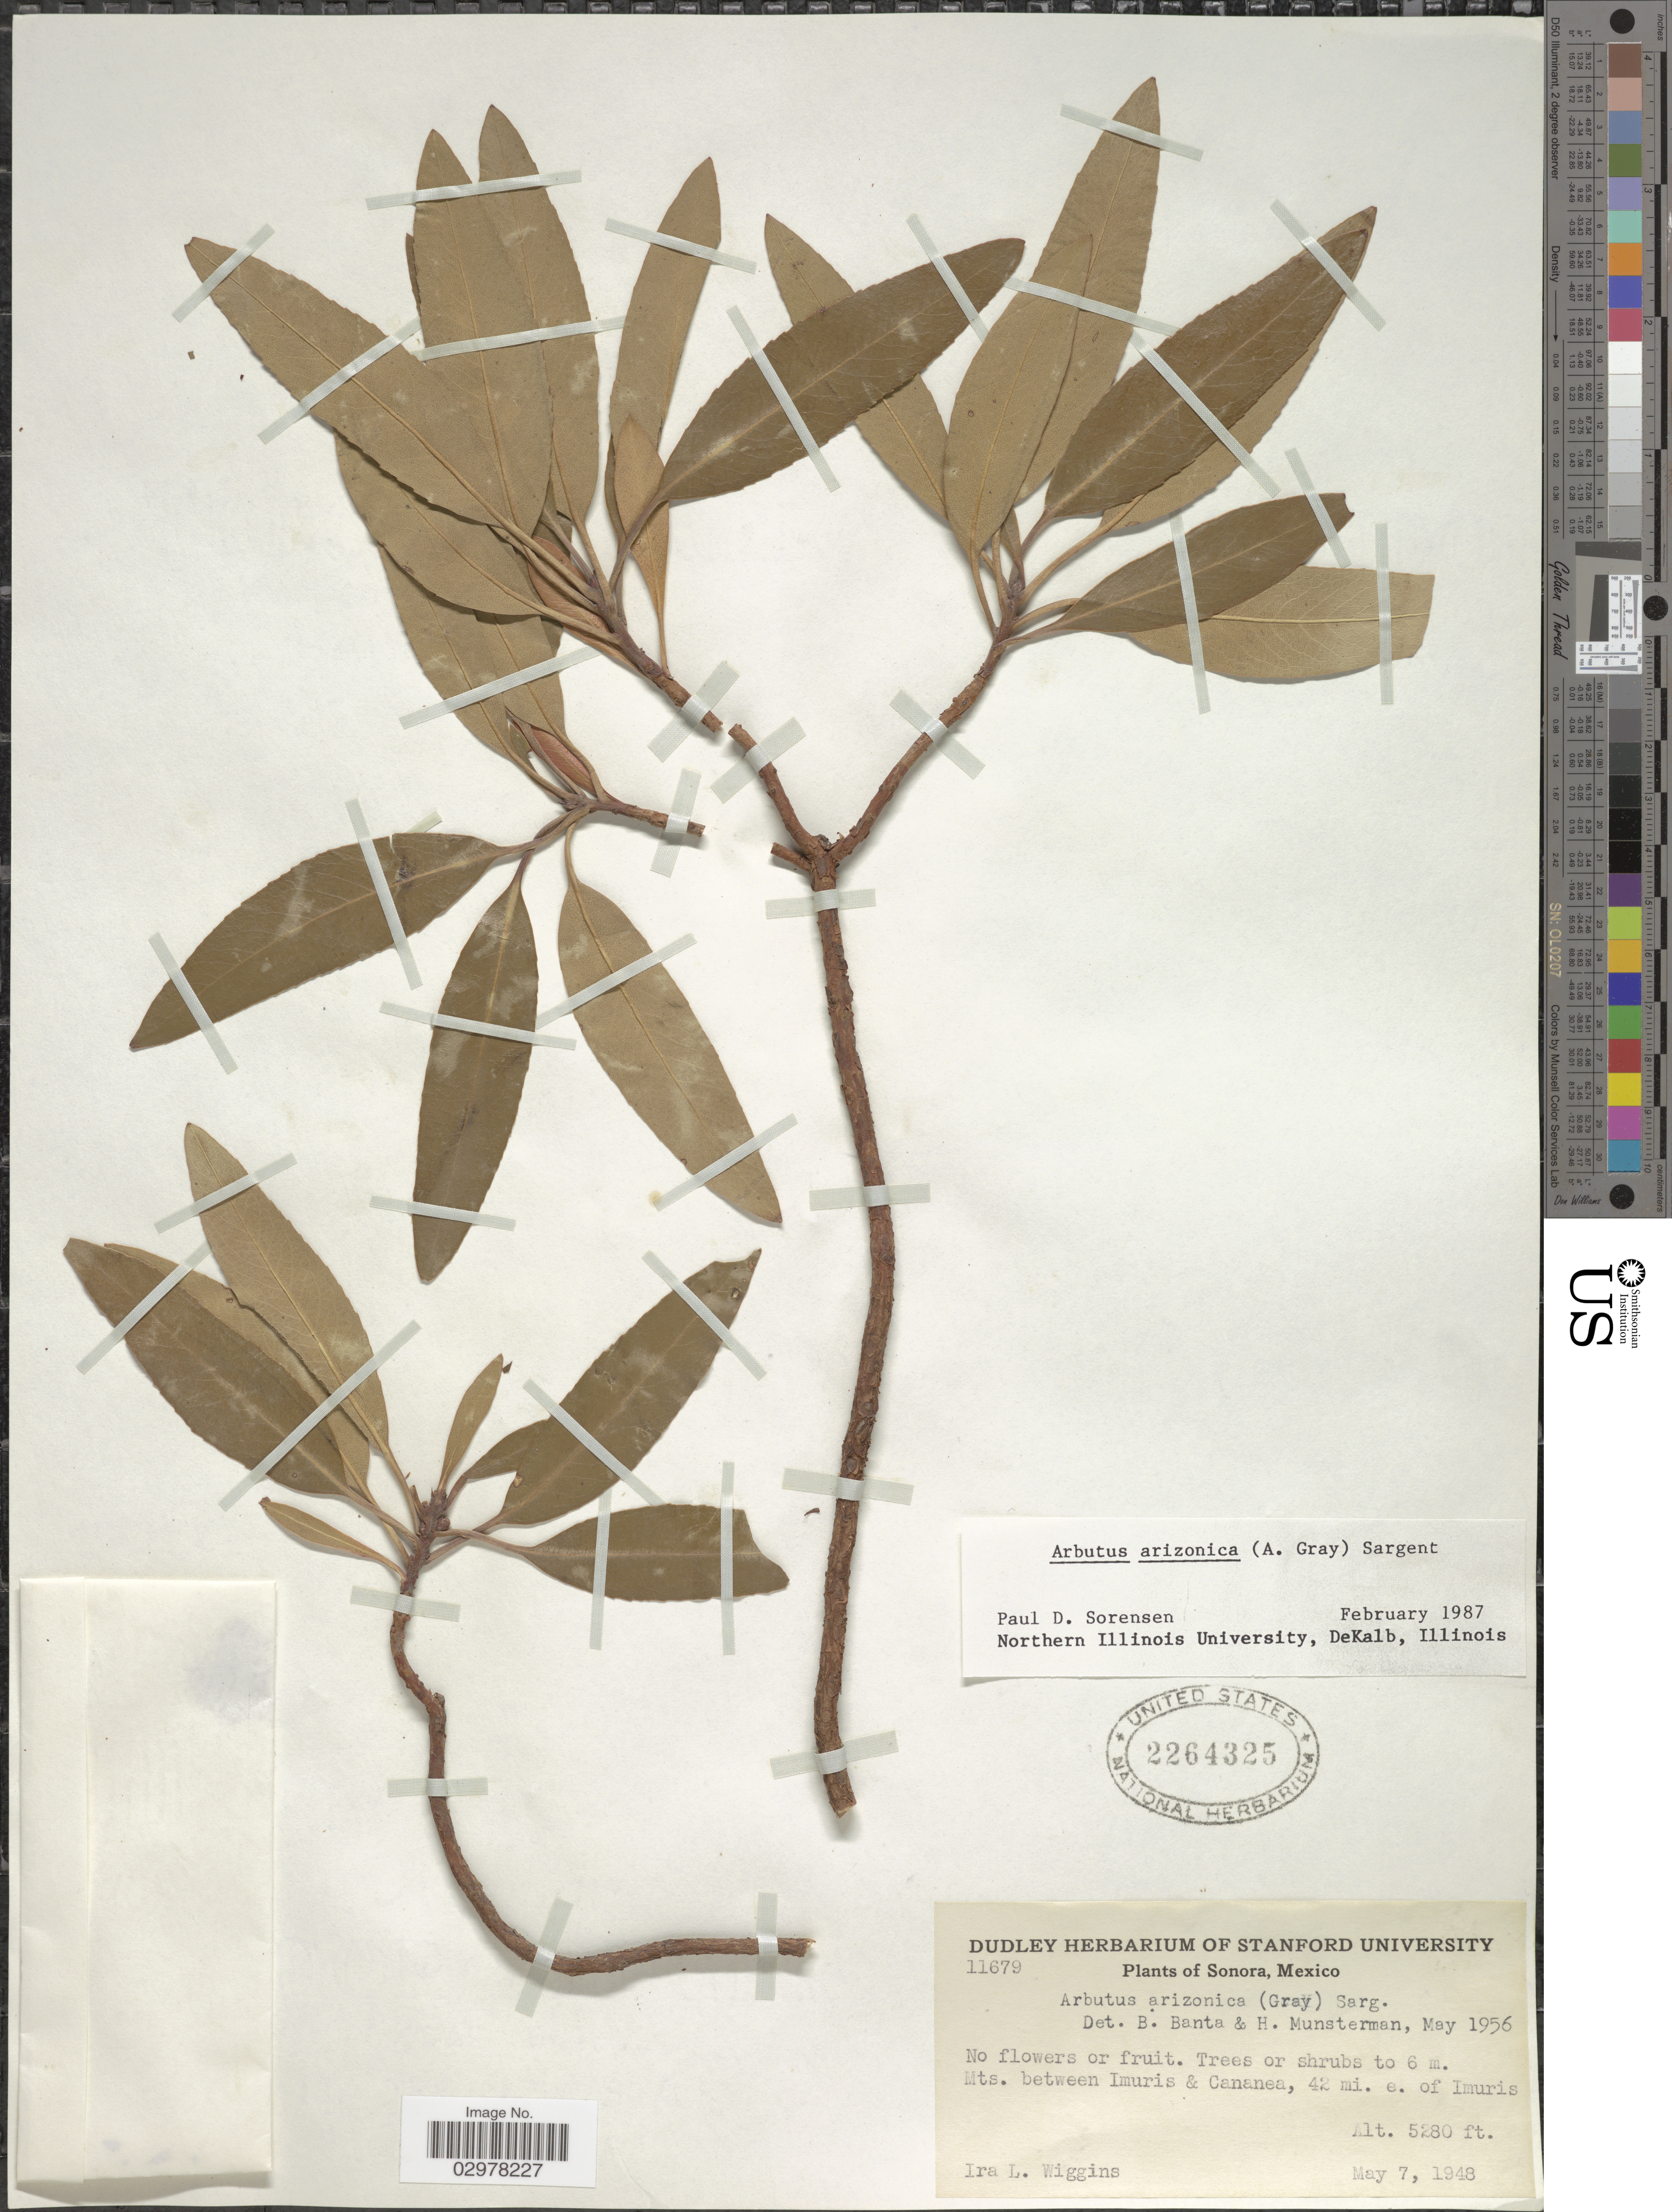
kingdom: Plantae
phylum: Tracheophyta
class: Magnoliopsida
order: Ericales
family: Ericaceae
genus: Arbutus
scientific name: Arbutus arizonica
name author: (A. Gray) Sarg.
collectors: I. L. Wiggins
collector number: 11679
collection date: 1948-05-07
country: Mexico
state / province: Sonora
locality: Mts. between Imuris & Cananea, 42 mi. e. of Imuris.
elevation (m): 1609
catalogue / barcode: US 2264325